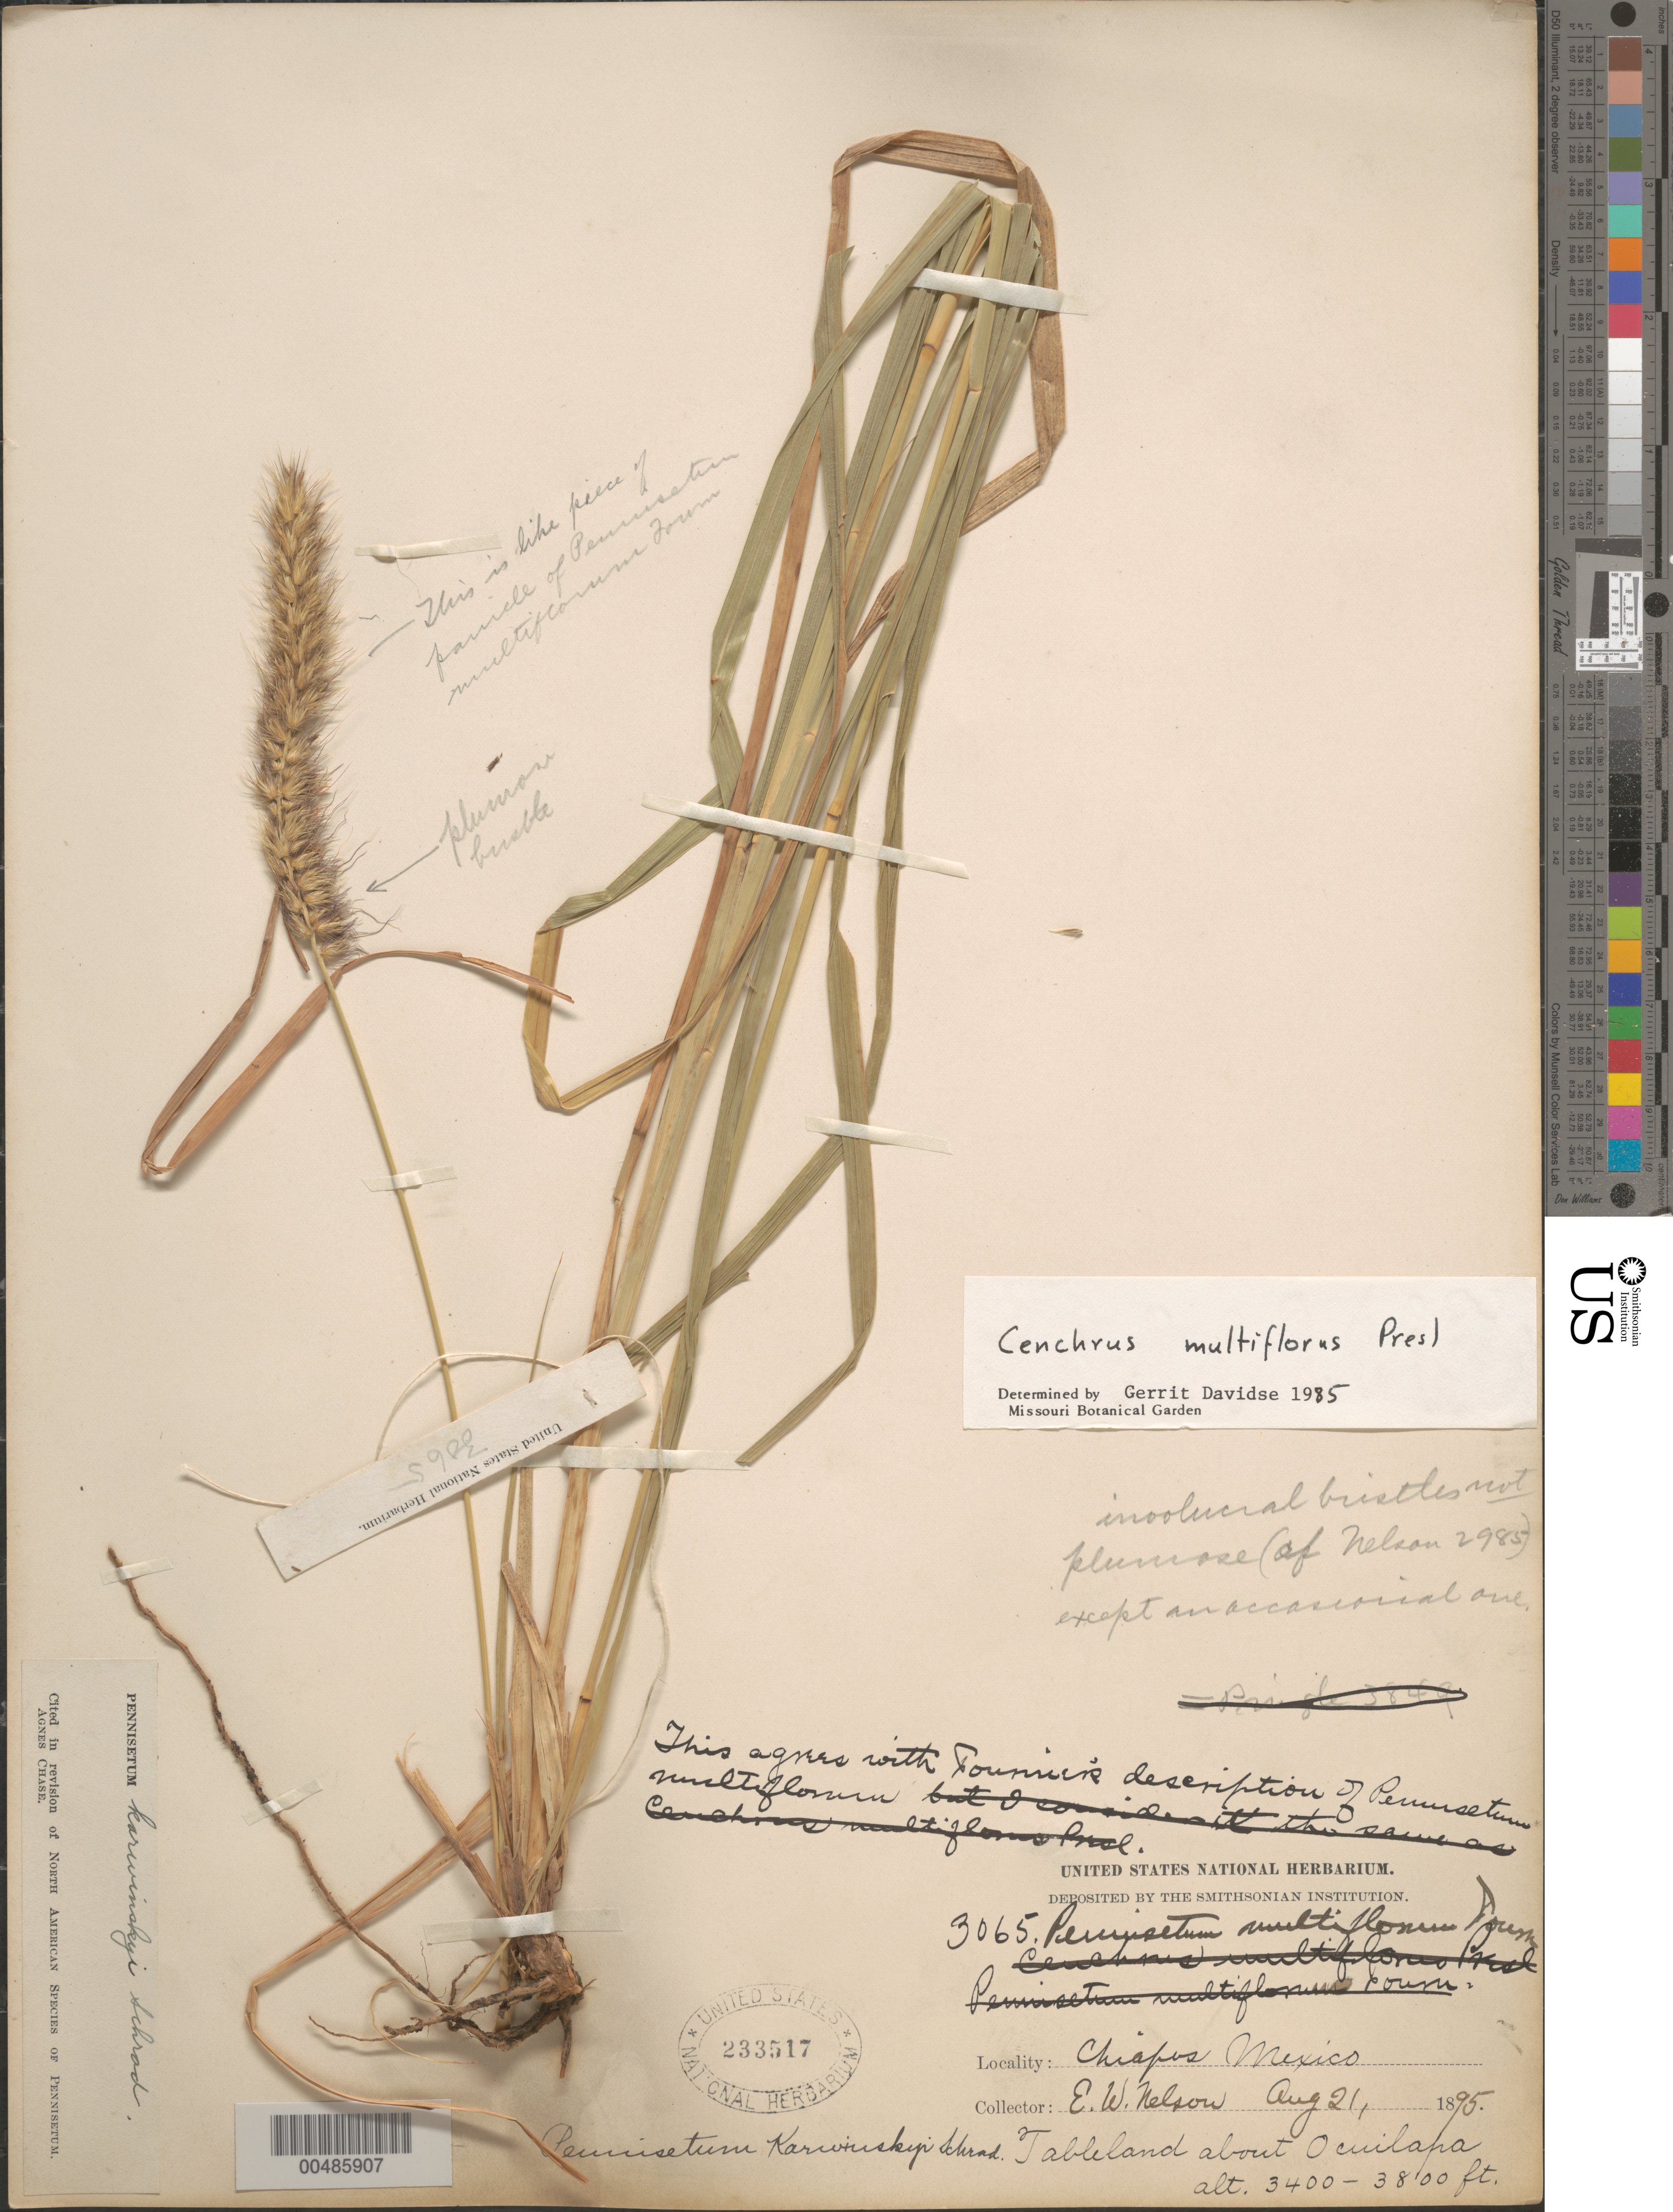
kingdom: Plantae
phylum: Tracheophyta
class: Liliopsida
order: Poales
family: Poaceae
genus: Cenchrus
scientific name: Cenchrus multiflorus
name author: C. Presl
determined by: Davidse, Gerrit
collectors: E. W. Nelson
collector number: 3065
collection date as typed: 21 Aug 1895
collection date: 1895-08-21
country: Mexico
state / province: Chiapas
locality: Tableland about Ocuilapa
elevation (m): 1036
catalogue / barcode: US 233517